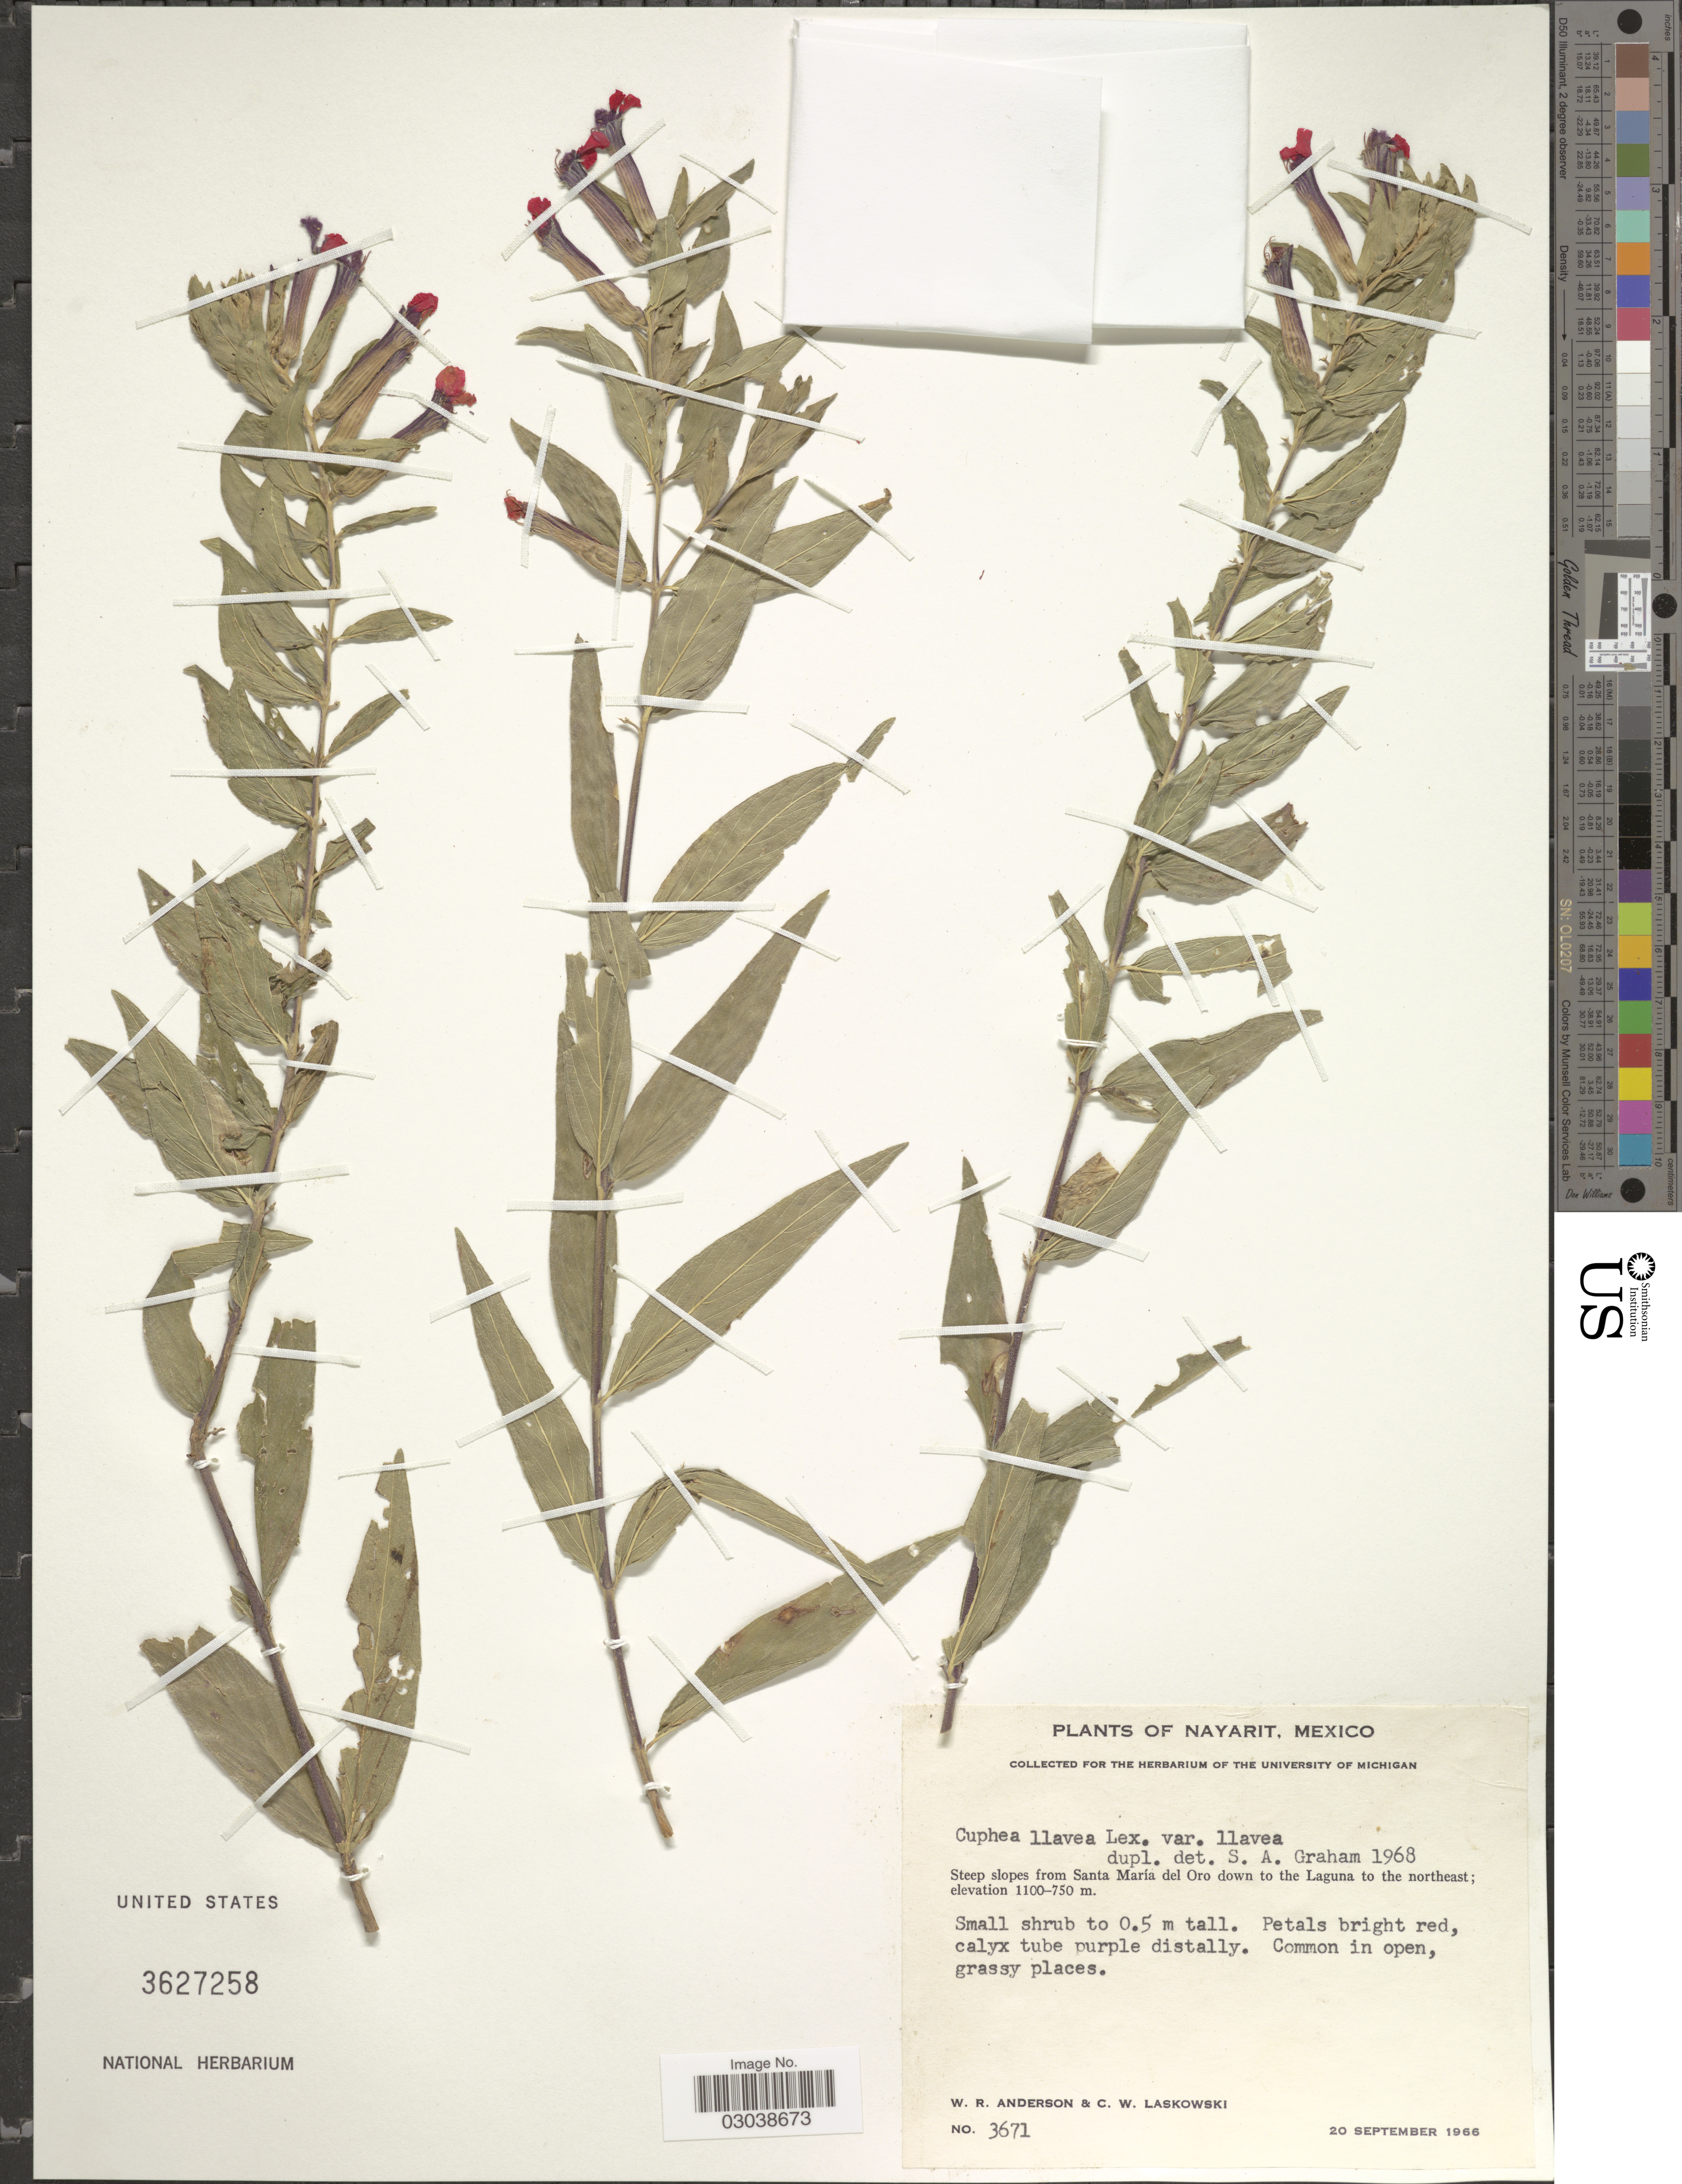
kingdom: Plantae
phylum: Tracheophyta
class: Magnoliopsida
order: Myrtales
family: Lythraceae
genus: Cuphea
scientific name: Cuphea llavea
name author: Lex.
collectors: W. Anderson & C. Laskowski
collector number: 3671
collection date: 1966-09-20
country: Mexico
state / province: Nayarit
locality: Steep slopes from Santa María del Oro down to the Laguna to the northeast.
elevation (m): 750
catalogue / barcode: US 3627258